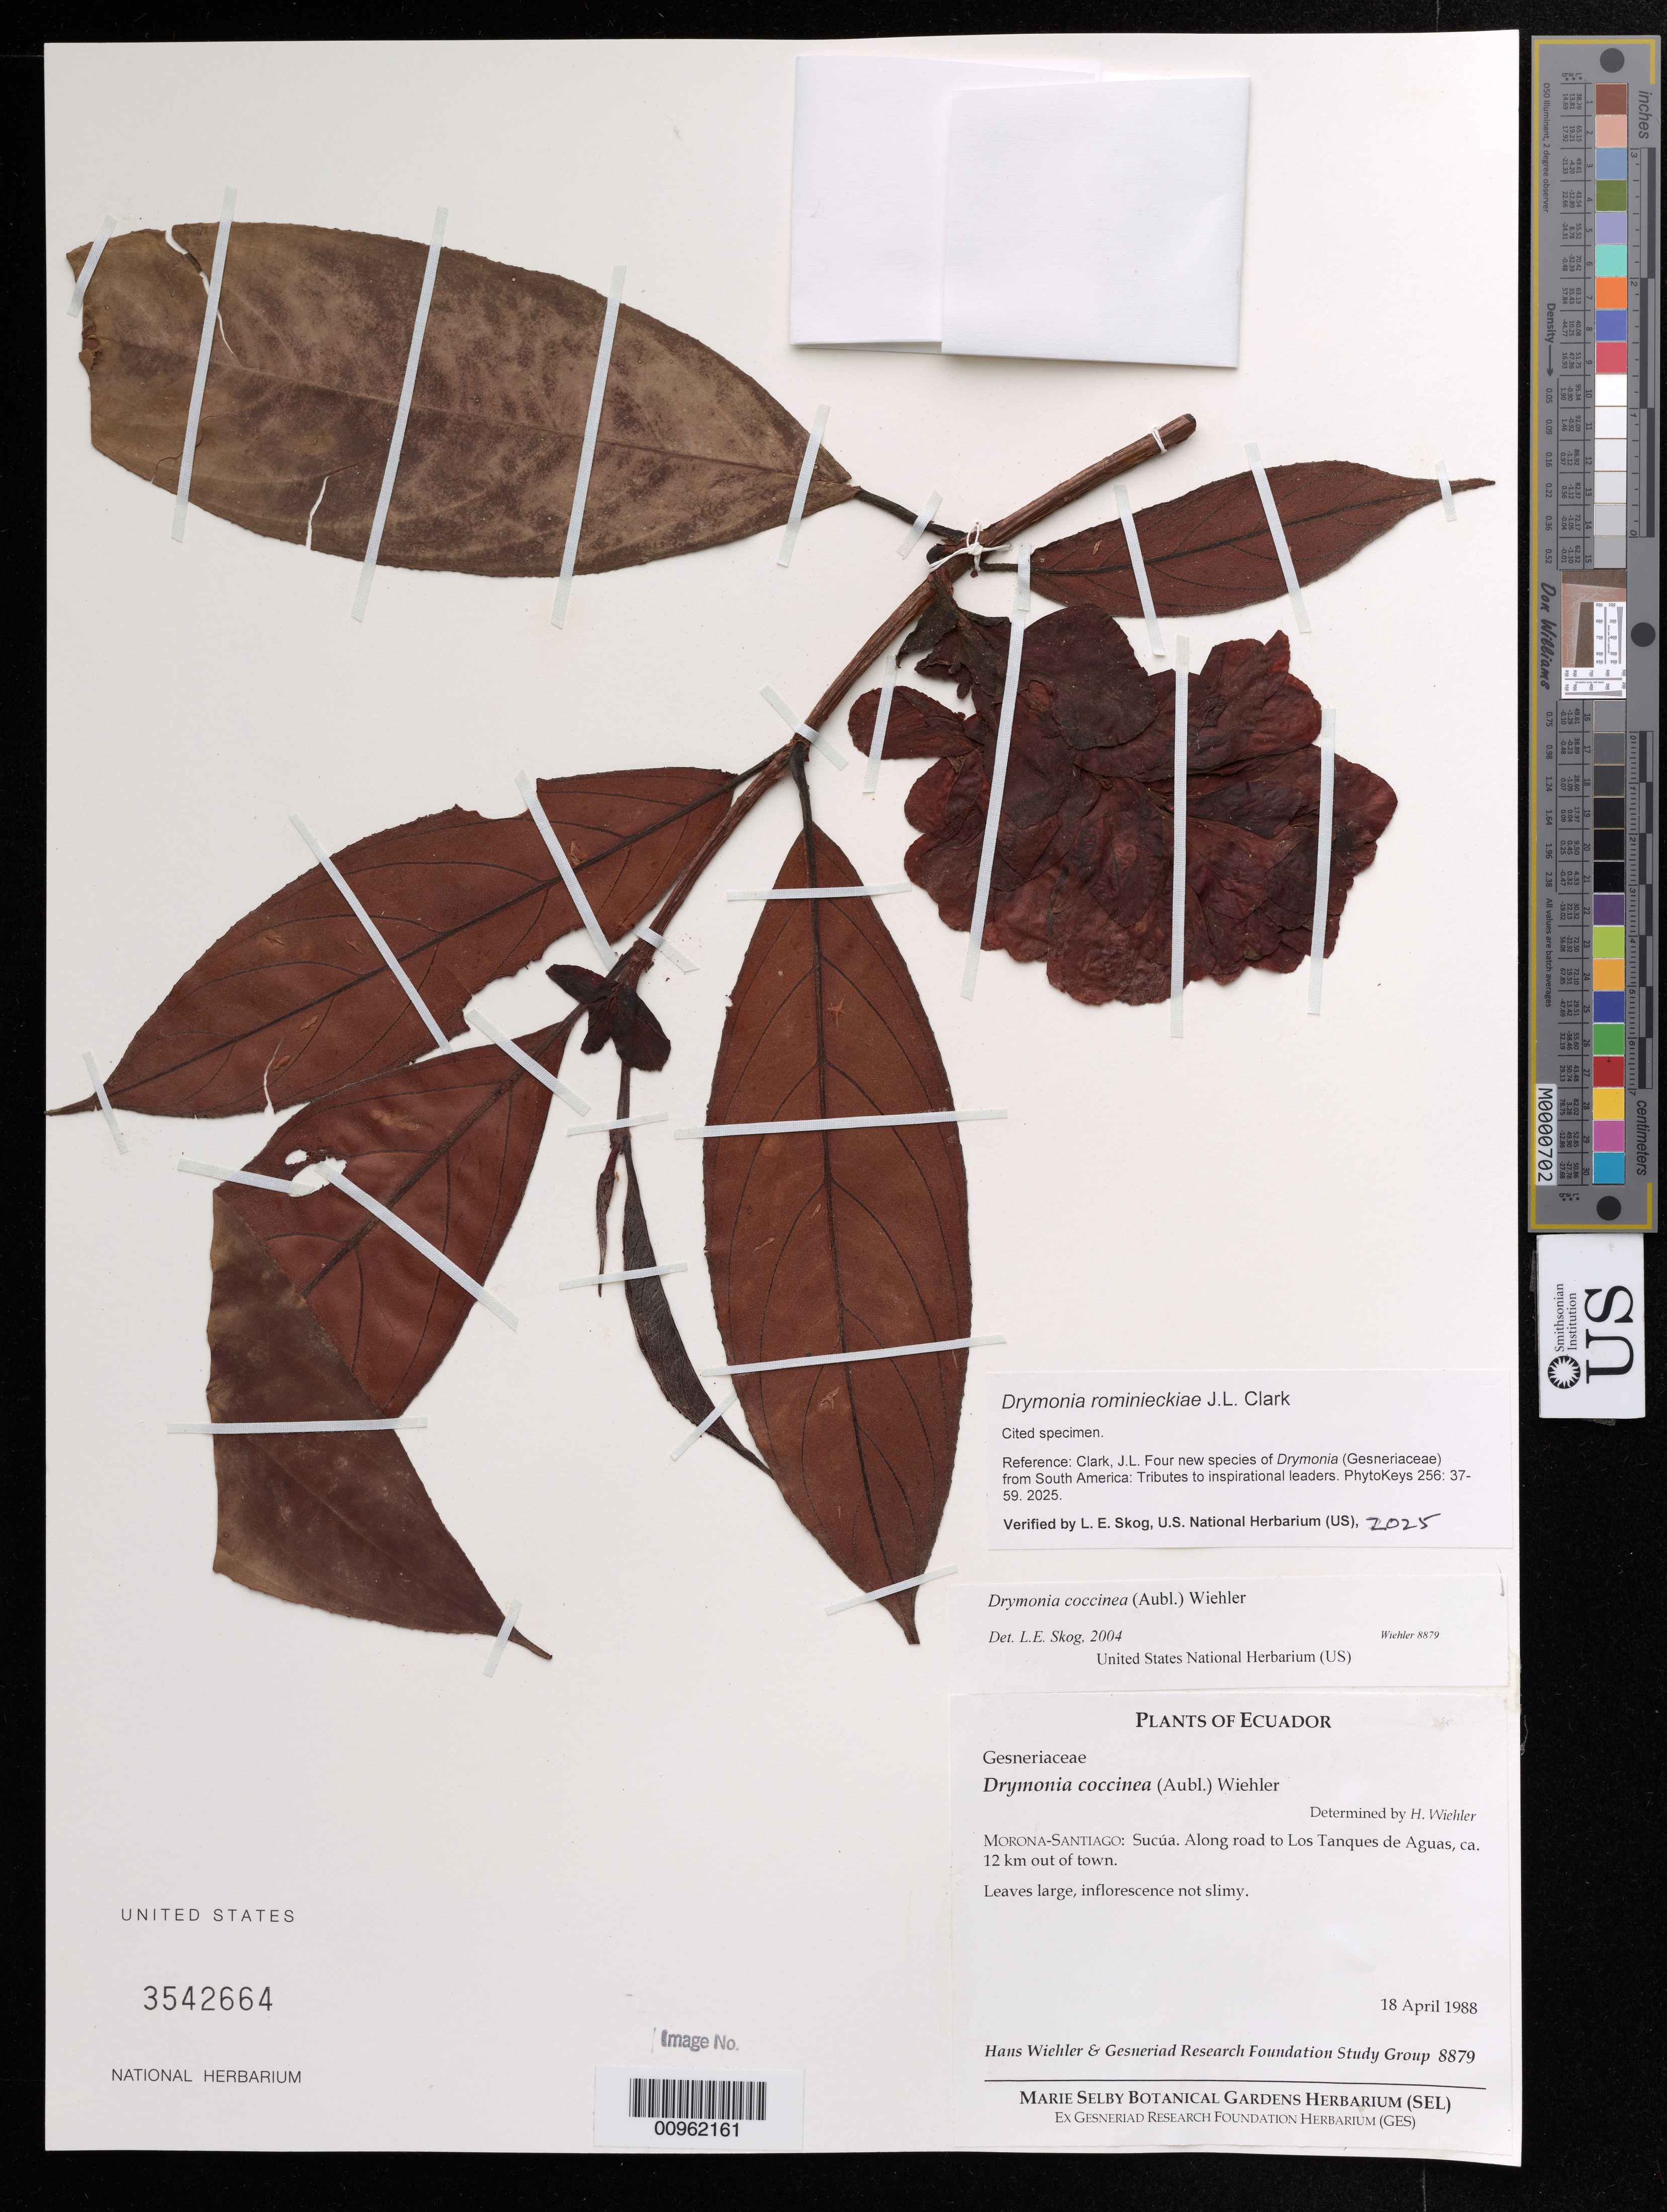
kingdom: Plantae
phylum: Tracheophyta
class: Magnoliopsida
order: Lamiales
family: Gesneriaceae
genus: Drymonia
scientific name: Drymonia rominieckiae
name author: J.L. Clark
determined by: Skog, Laurence E.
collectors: H. J. Wiehler & GRF Study Group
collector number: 8879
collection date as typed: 18 Apr 1988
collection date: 1988-04-18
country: Ecuador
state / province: Morona-Santiago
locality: Morona-Sangiago: Sucúa. Along road to Los Tanques de Aguas, ca. 12 km out of town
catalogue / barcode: US 3542664